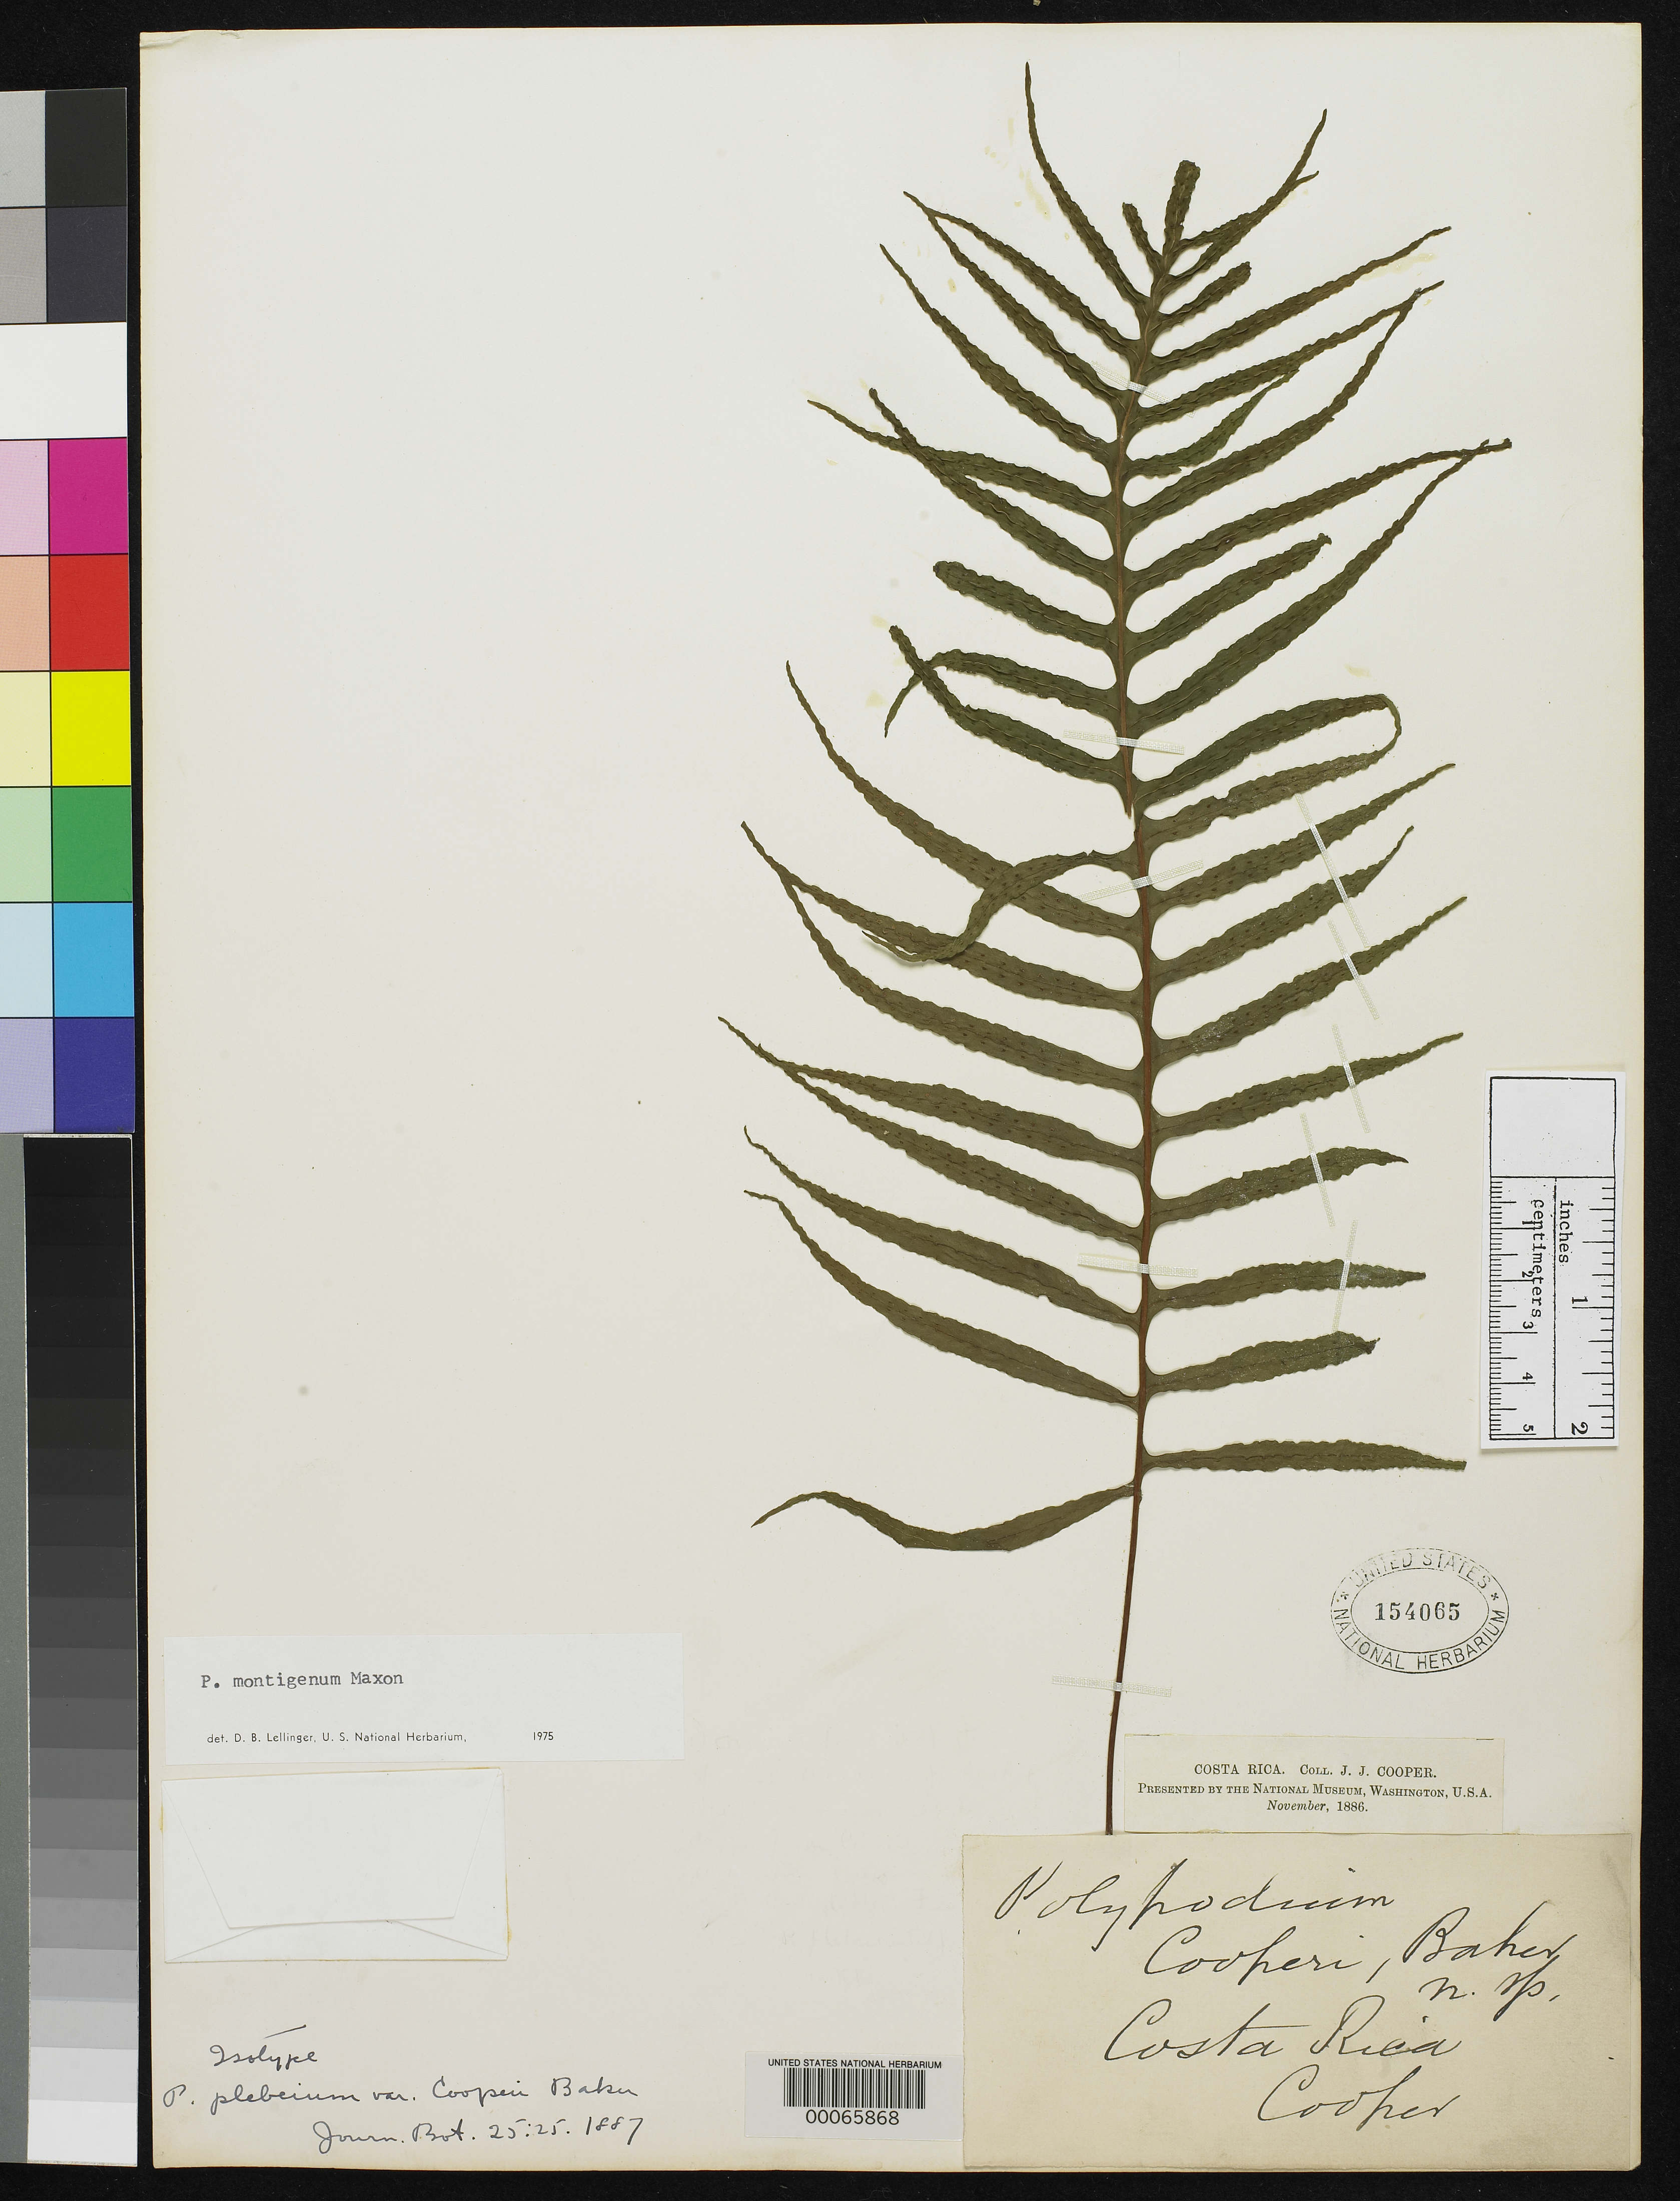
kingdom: Plantae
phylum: Tracheophyta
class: Polypodiopsida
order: Polypodiales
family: Polypodiaceae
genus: Polypodium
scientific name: Polypodium plebeium var. cooperi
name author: Baker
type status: Type Collection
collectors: J. J. Cooper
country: Costa Rica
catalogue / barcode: US 154065